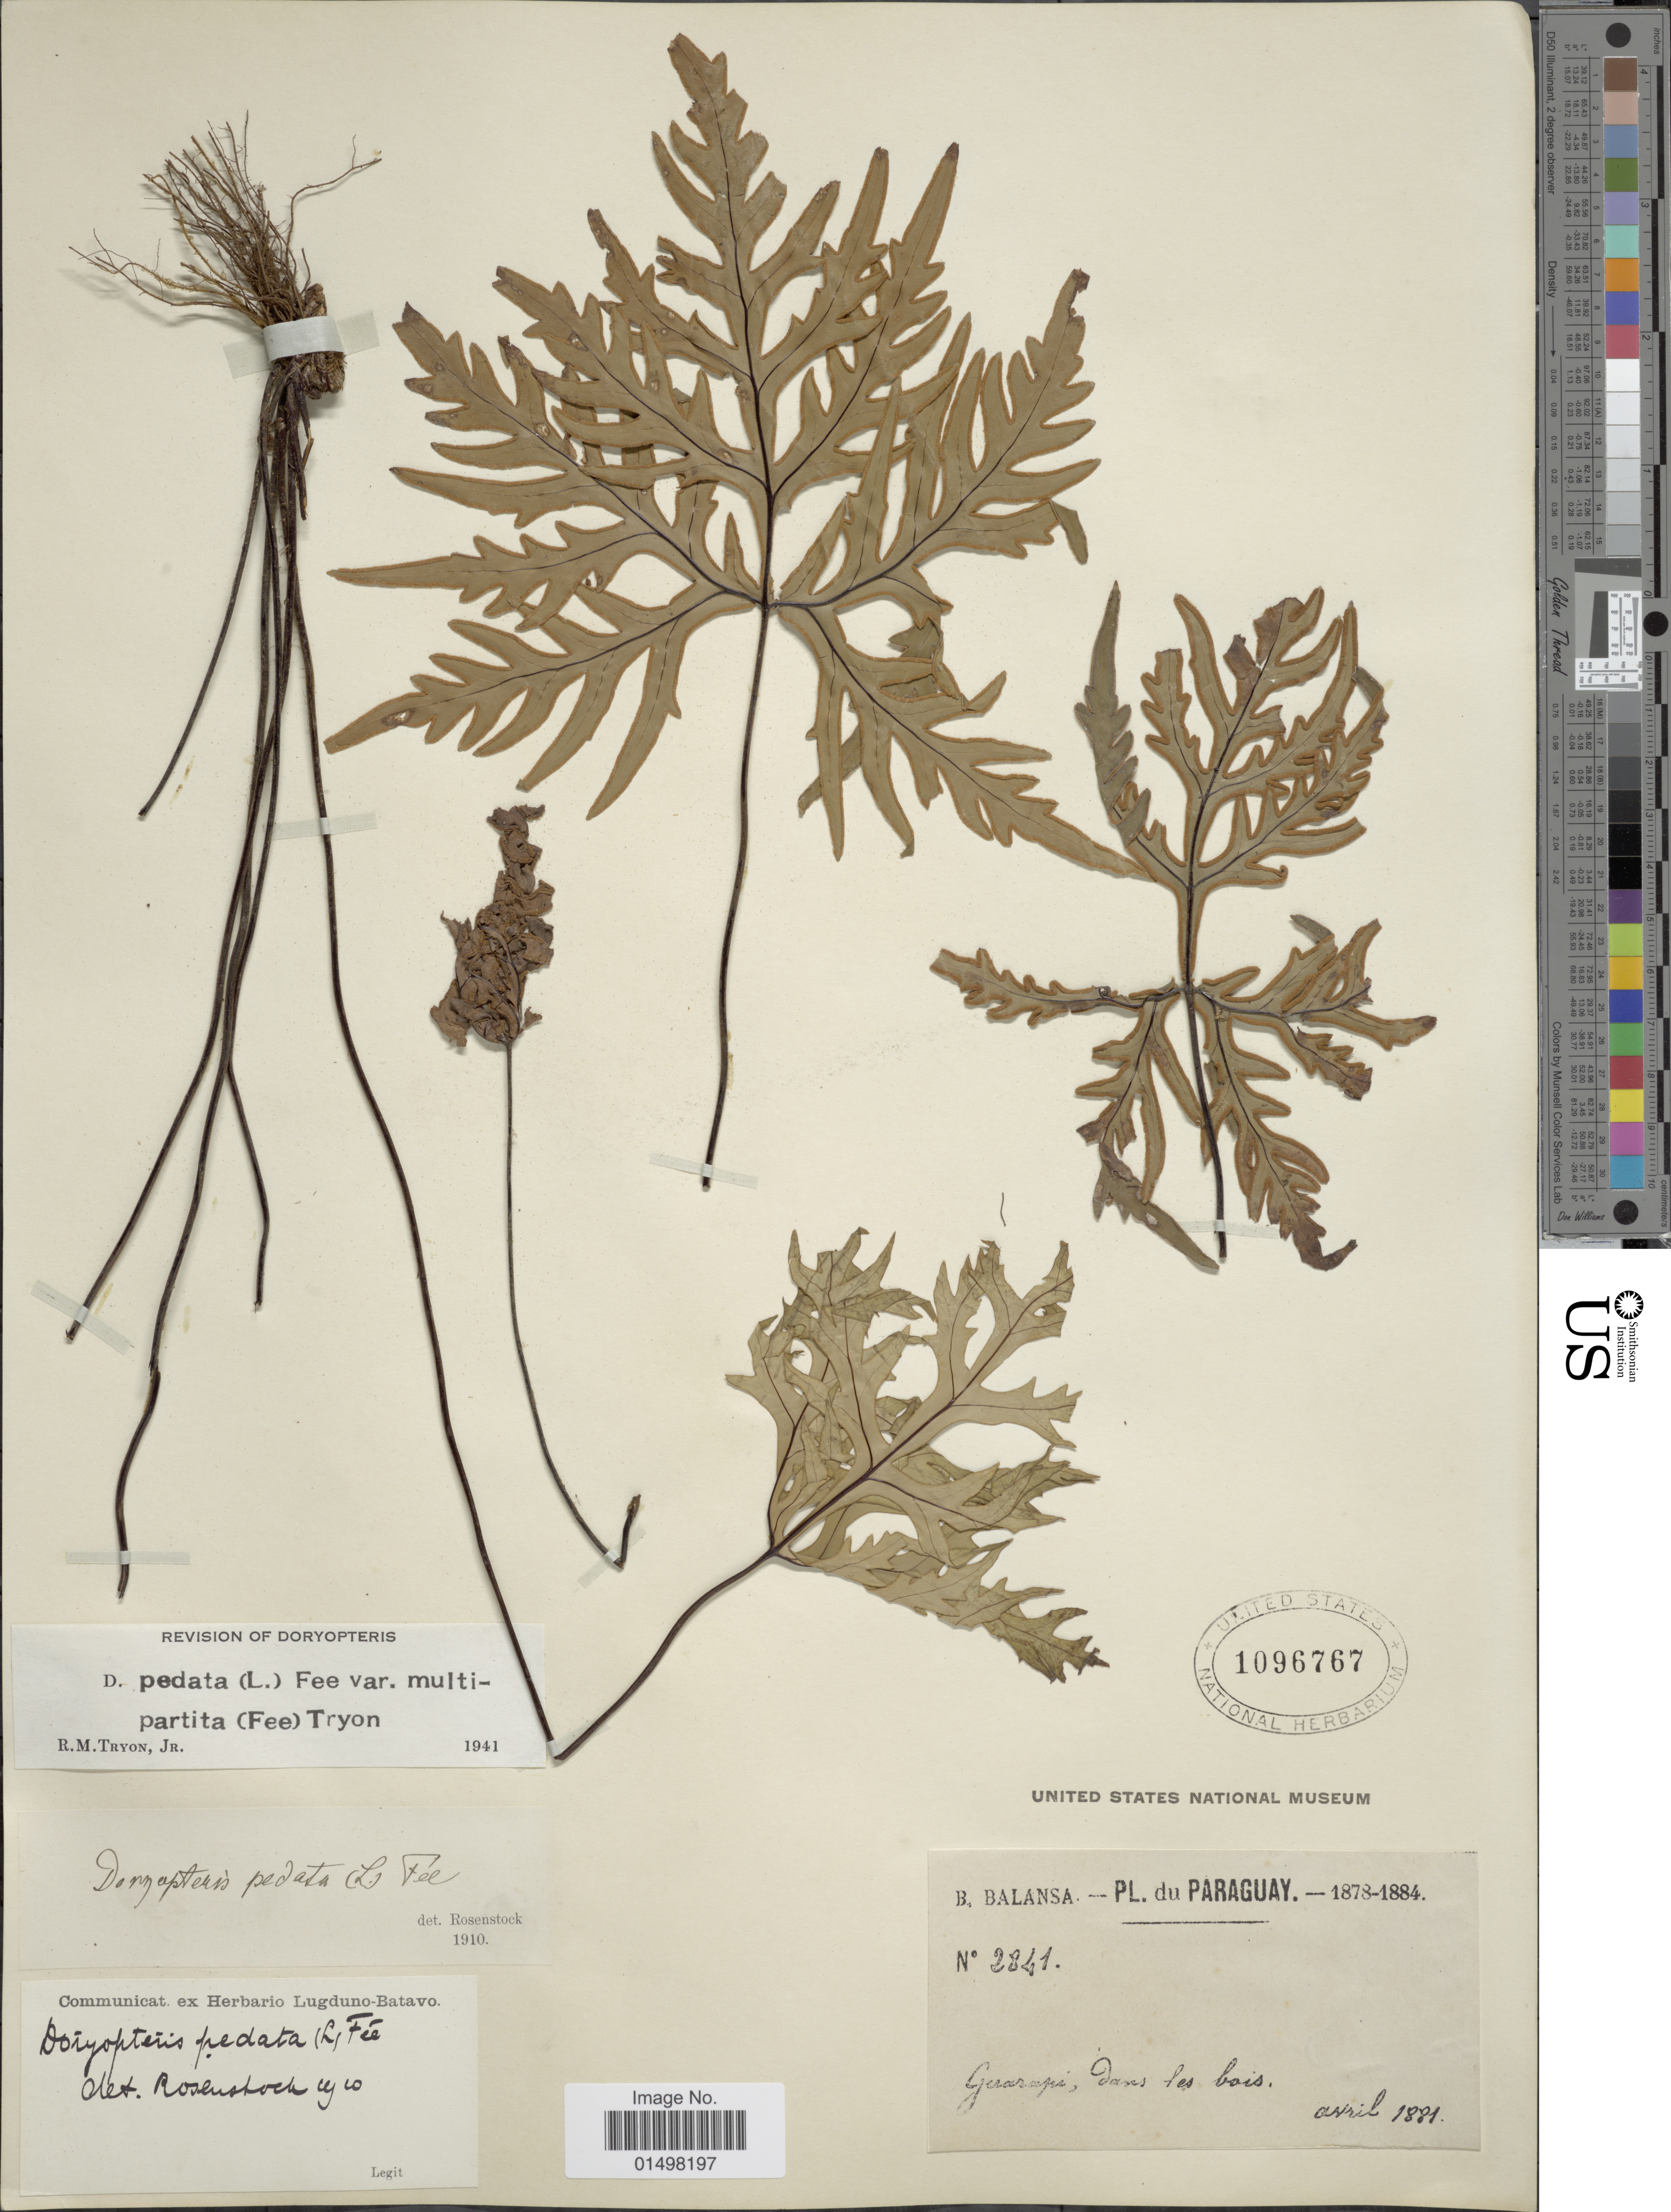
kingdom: Plantae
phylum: Tracheophyta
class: Polypodiopsida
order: Polypodiales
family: Pteridaceae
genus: Doryopteris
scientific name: Doryopteris pedata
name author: (L.) Fée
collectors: B. Balansa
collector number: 2841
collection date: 1881-04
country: Paraguay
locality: Guarapi, dans les bois.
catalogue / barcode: US 1096767